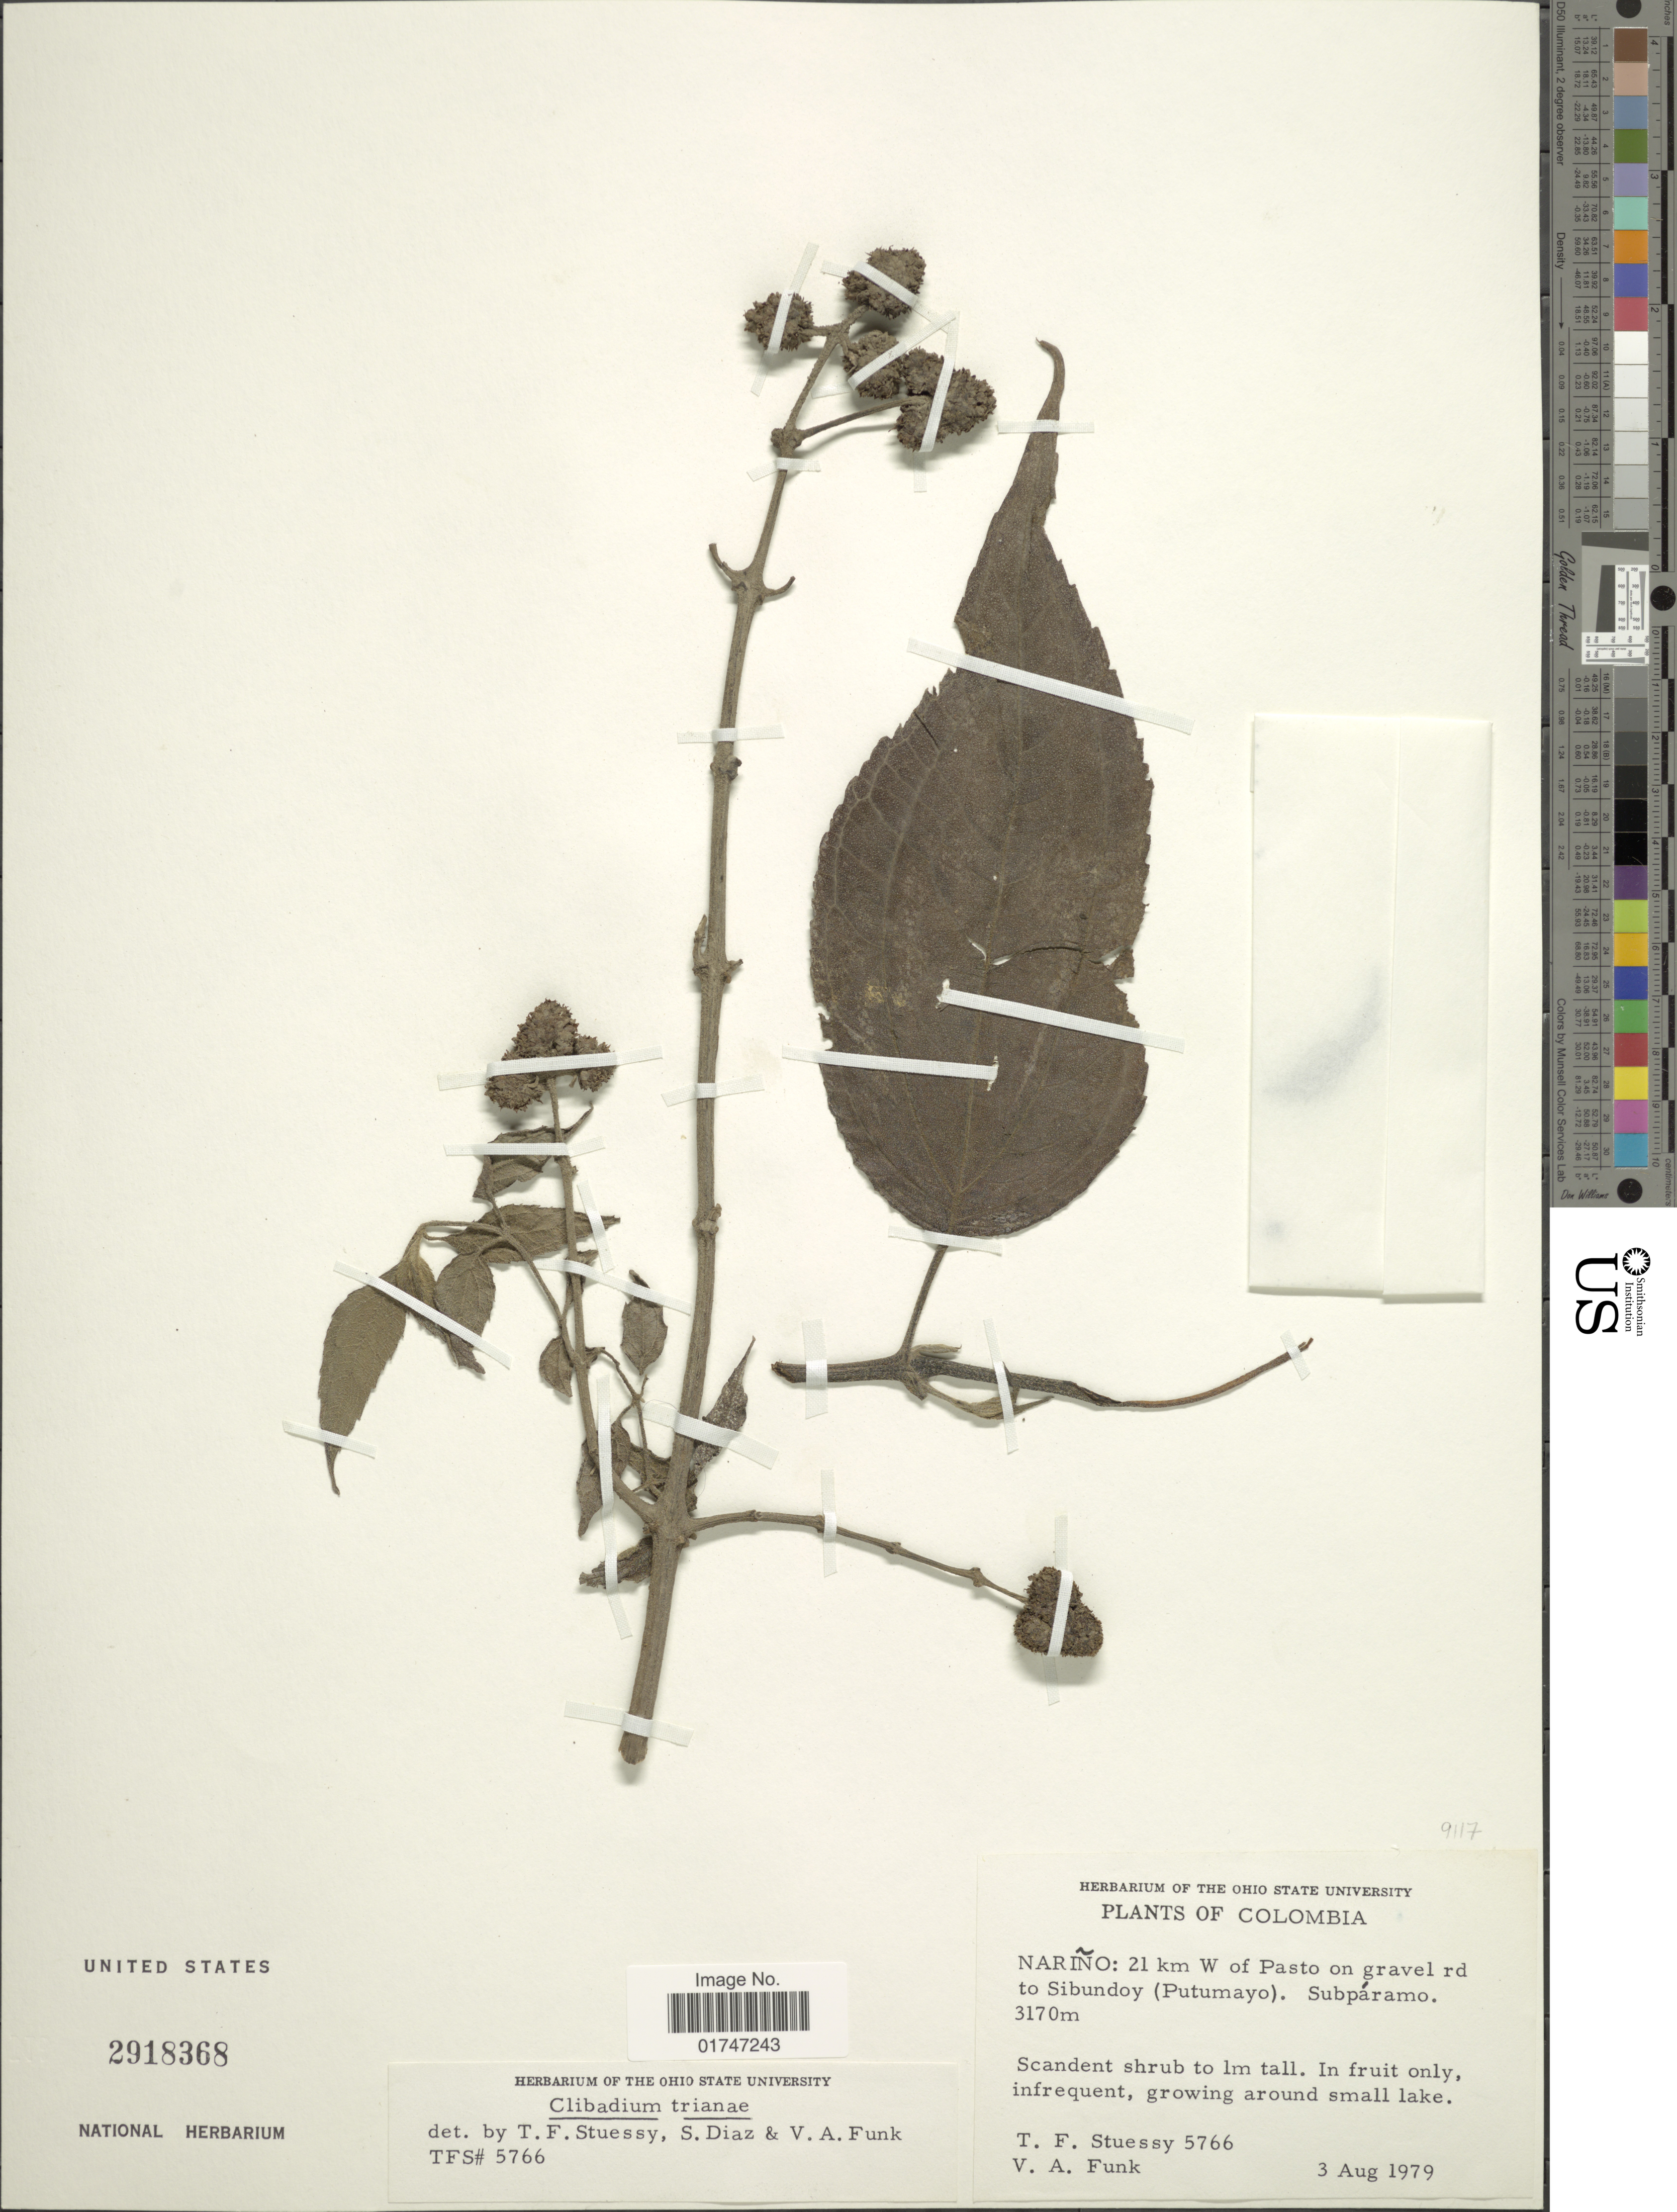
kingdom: Plantae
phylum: Tracheophyta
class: Magnoliopsida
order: Asterales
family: Asteraceae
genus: Clibadium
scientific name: Clibadium trianae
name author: (Hieron.) S.F. Blake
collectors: T. Stuessy & V. Funk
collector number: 5766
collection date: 1979-08-03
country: Colombia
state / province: Nariño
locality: Nariño: 21 km W of Pasto on gravel rd to Sibundoy (Putumayo), Subpáramo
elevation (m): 3170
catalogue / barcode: US 2918368